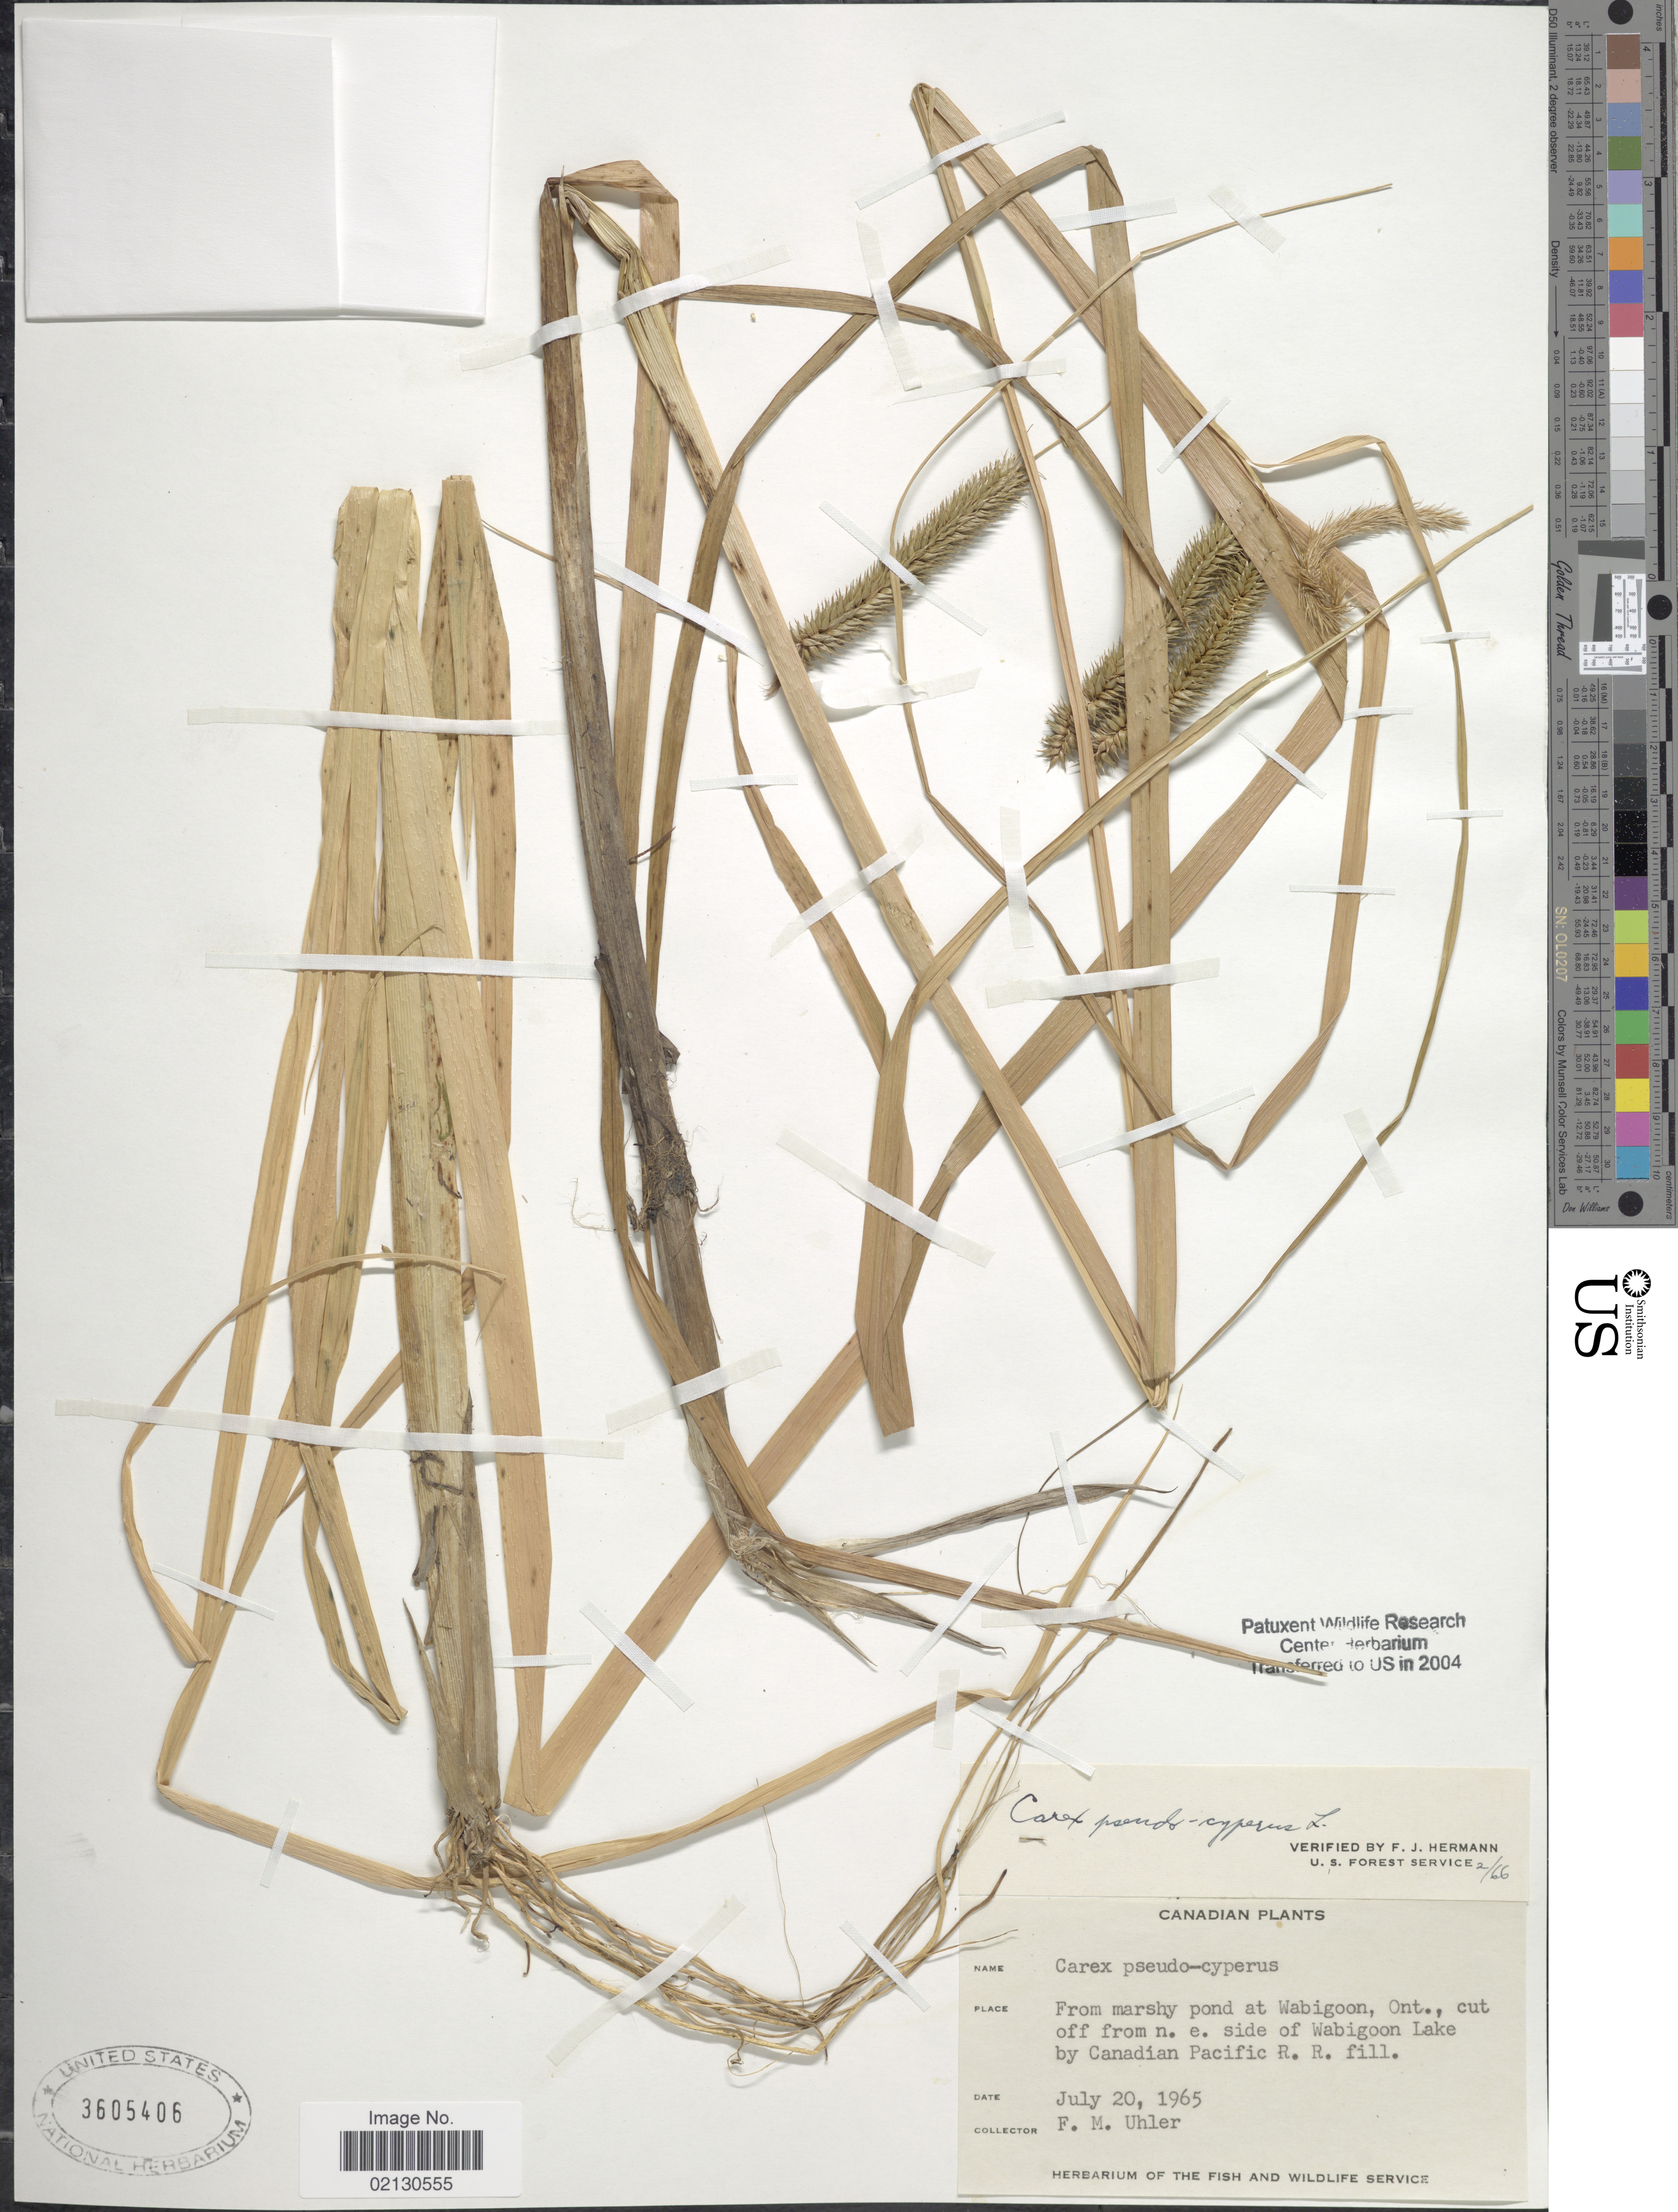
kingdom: Plantae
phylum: Tracheophyta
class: Liliopsida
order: Poales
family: Cyperaceae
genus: Carex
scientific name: Carex pseudocyperus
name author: L.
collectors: F. M. Uhler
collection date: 1965-07-20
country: Canada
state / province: Ontario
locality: Wabigoon, cut off from n. e. side of Wabigoon Lake by Canadian Pacific R. R. fill.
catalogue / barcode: US 3605406